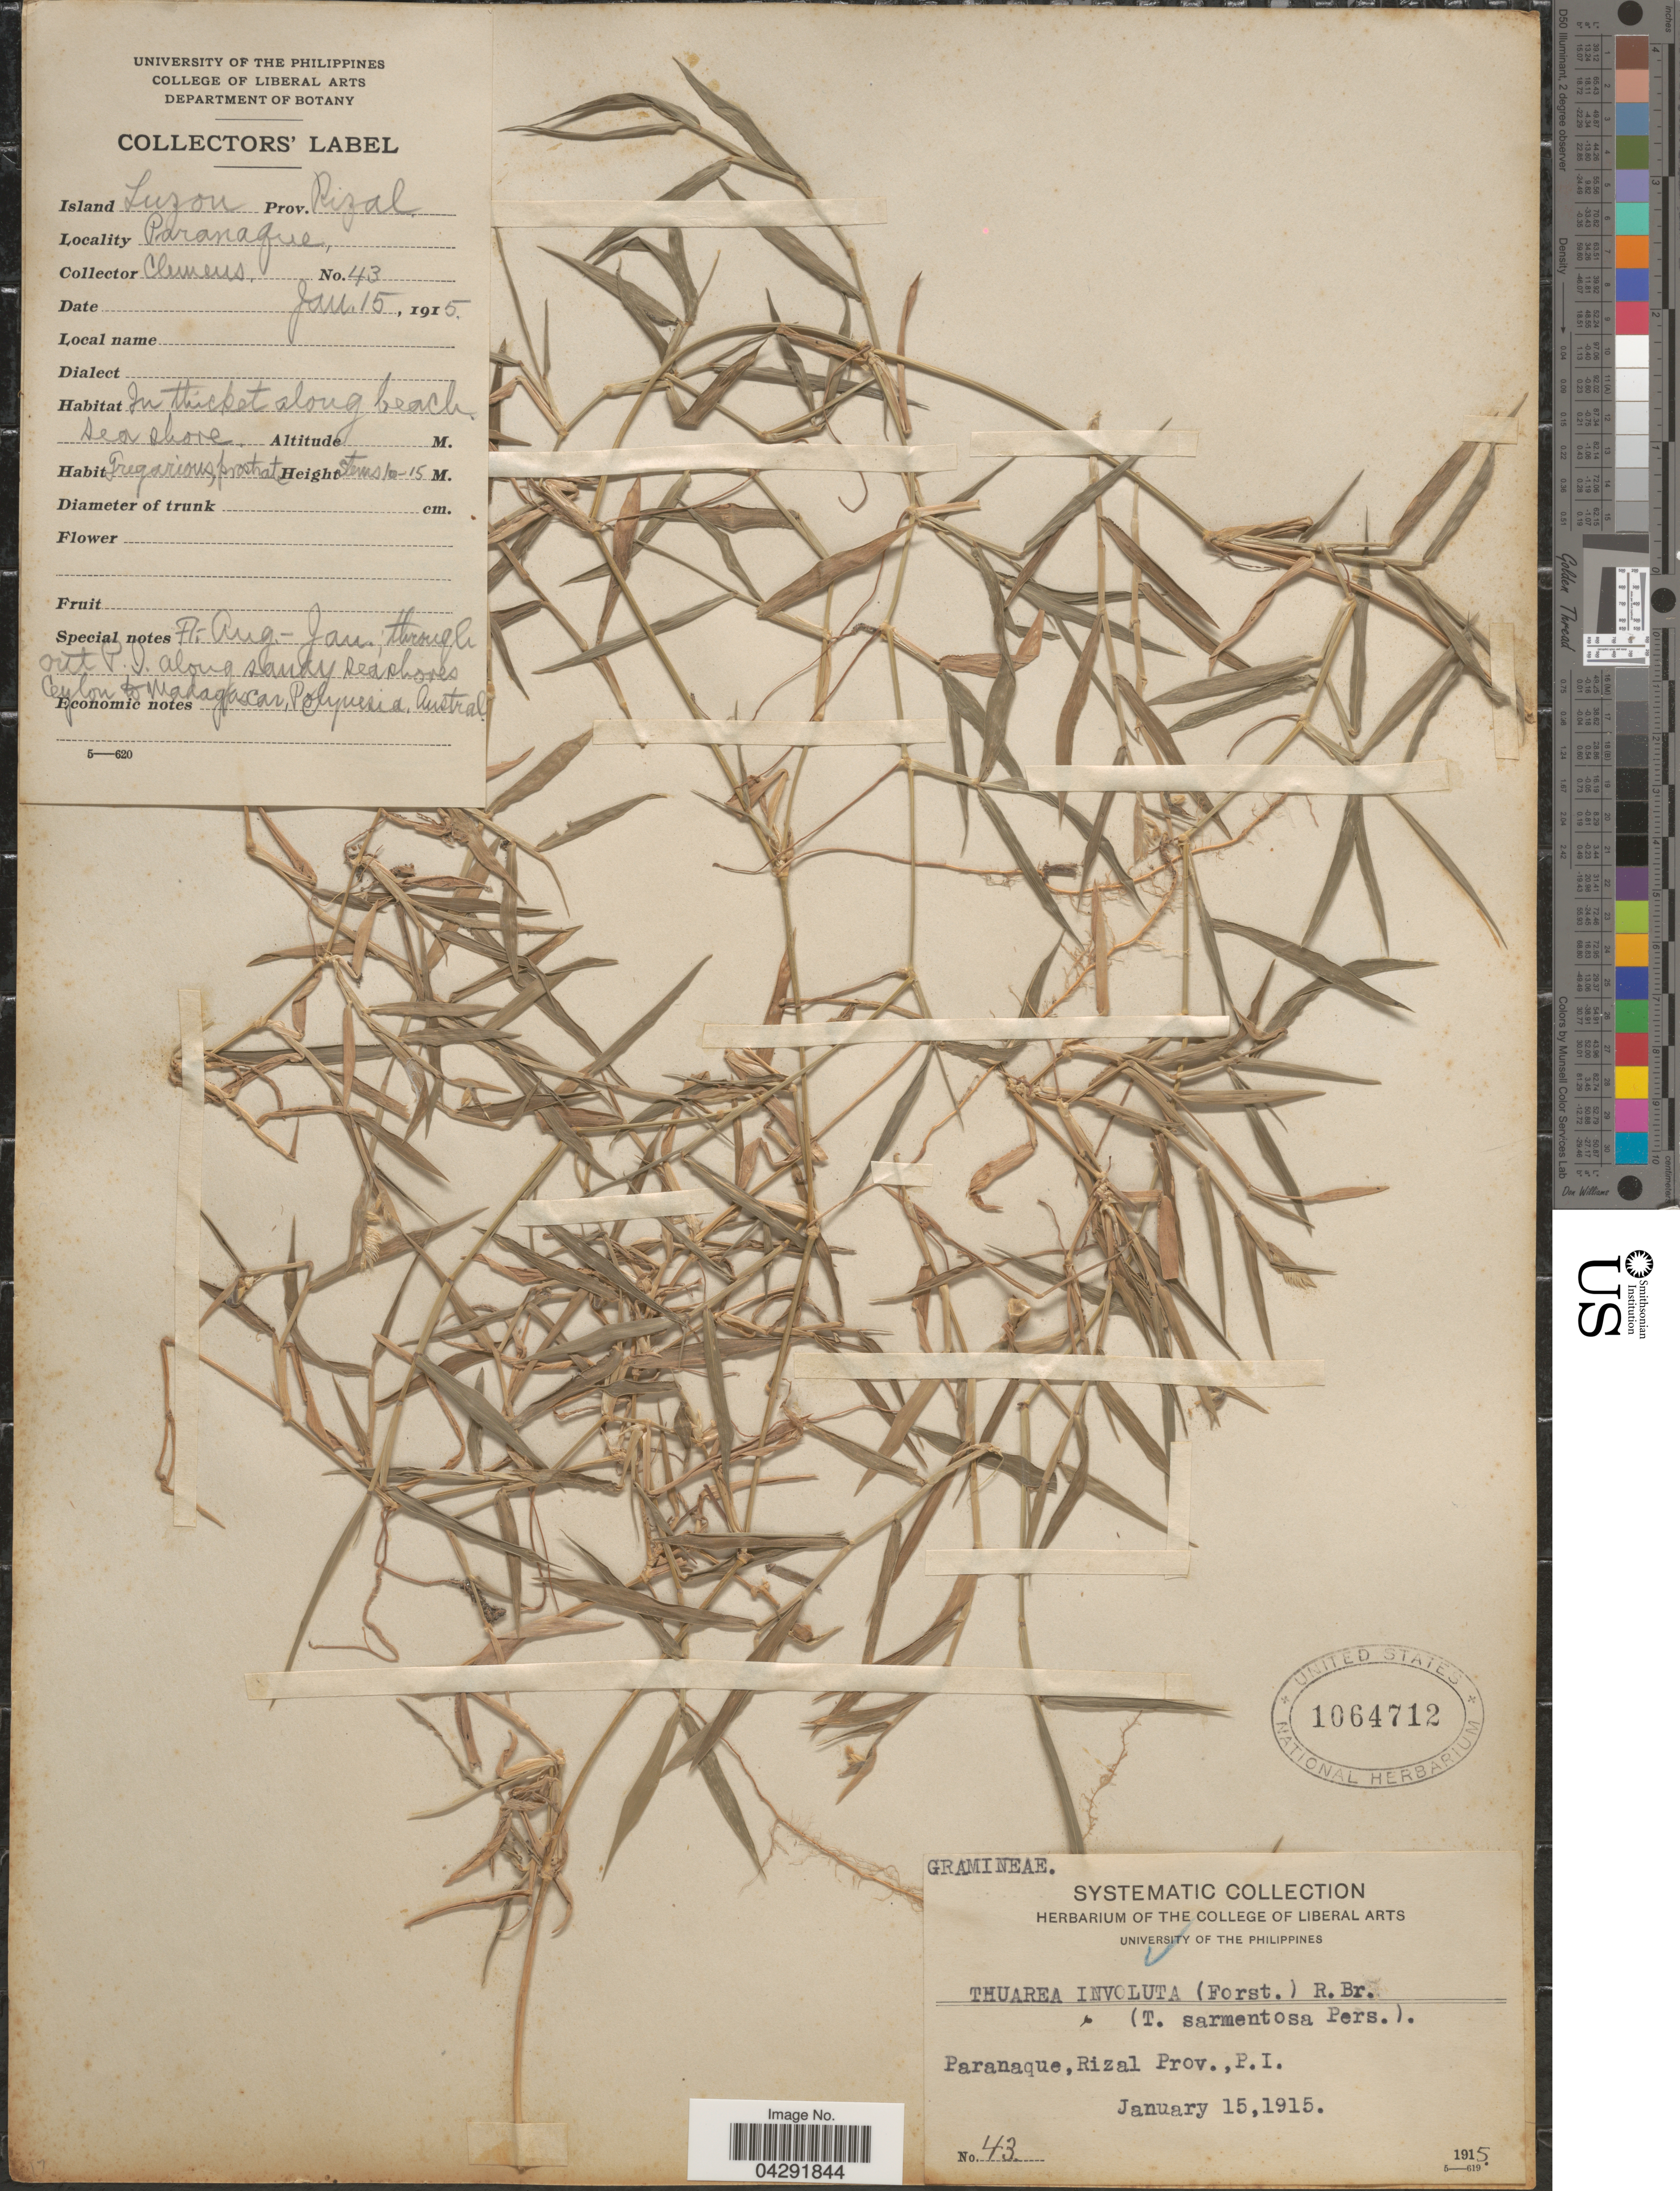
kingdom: Plantae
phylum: Tracheophyta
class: Liliopsida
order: Poales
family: Poaceae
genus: Thuarea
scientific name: Thuarea involuta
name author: (G. Forst.) R. Br. ex Sm.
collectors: -. Clemens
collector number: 43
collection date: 1915-01-15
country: Philippines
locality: Paranaque, Rizal Prov., P. I. Island Luzon Prov. Rizal. Paranaque. In thicket along beach, sea shore.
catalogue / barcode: US 1064712